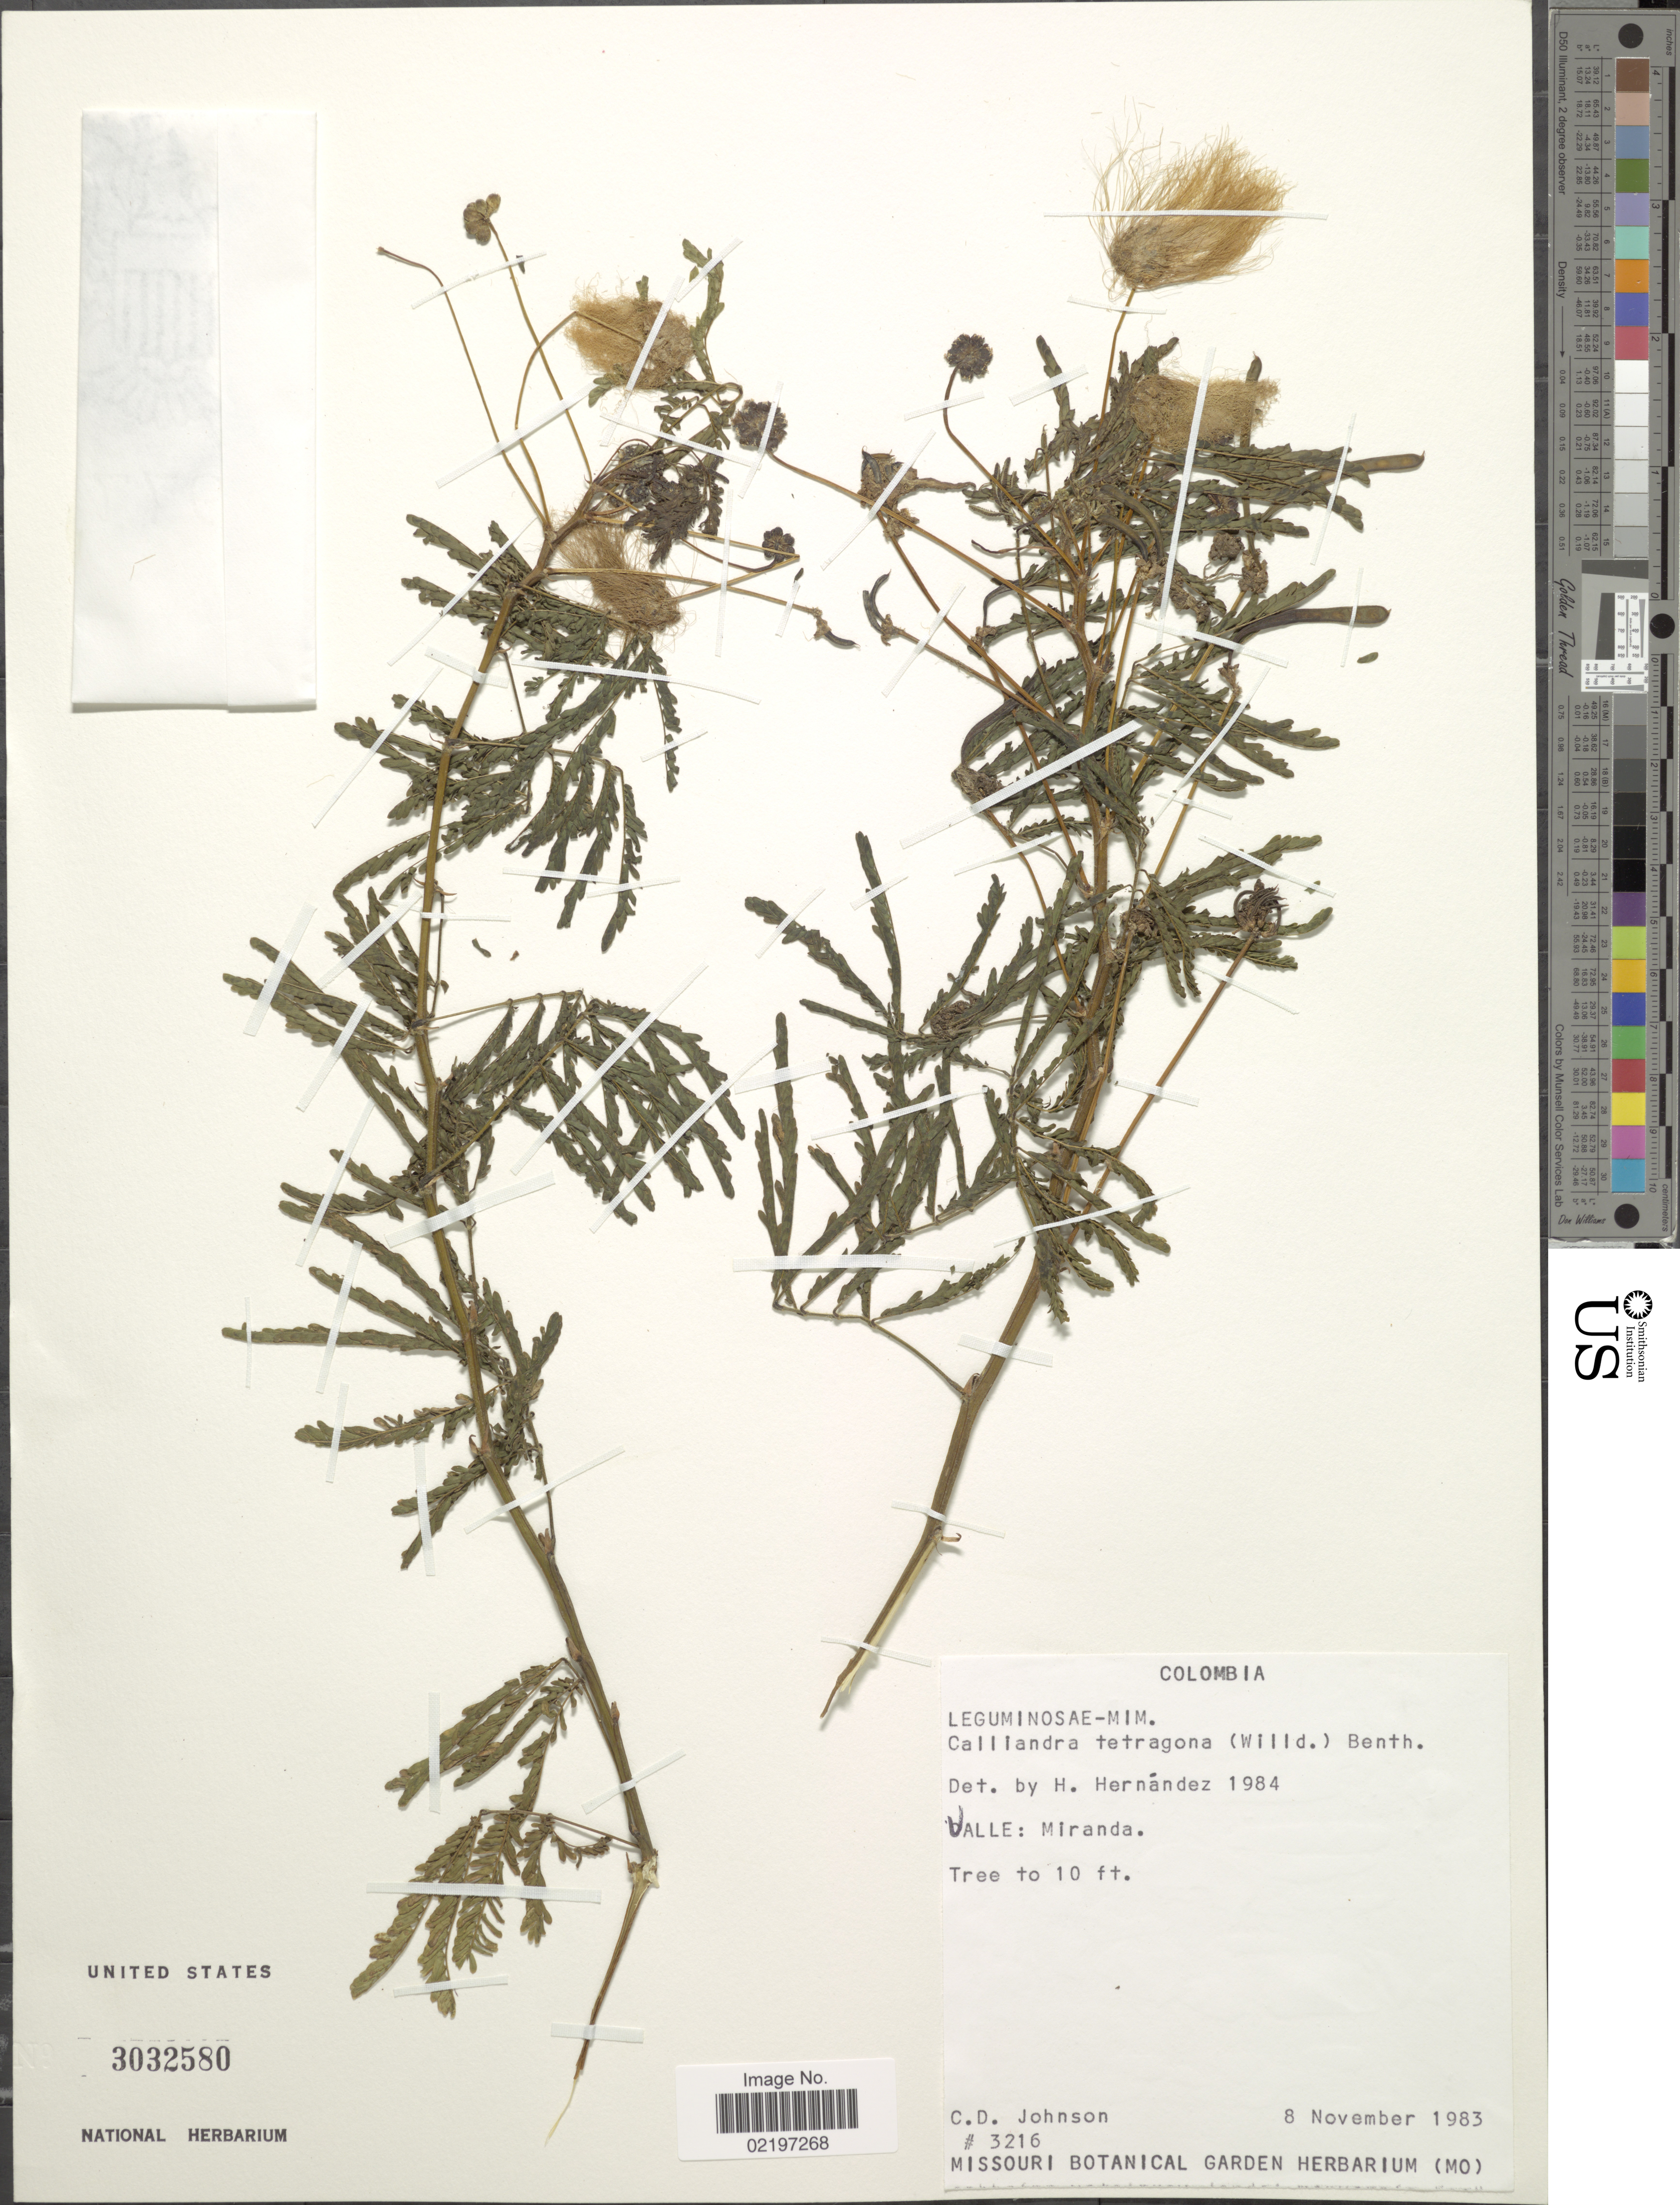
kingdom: Plantae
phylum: Tracheophyta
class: Magnoliopsida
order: Fabales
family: Fabaceae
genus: Zapoteca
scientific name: Zapoteca tetragona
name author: (Willd.) H.M. Hern.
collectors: C. D. Johnson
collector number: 3216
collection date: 1983-11-08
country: Colombia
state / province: Valle del Cauca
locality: Valle: Miranda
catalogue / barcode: US 3032580